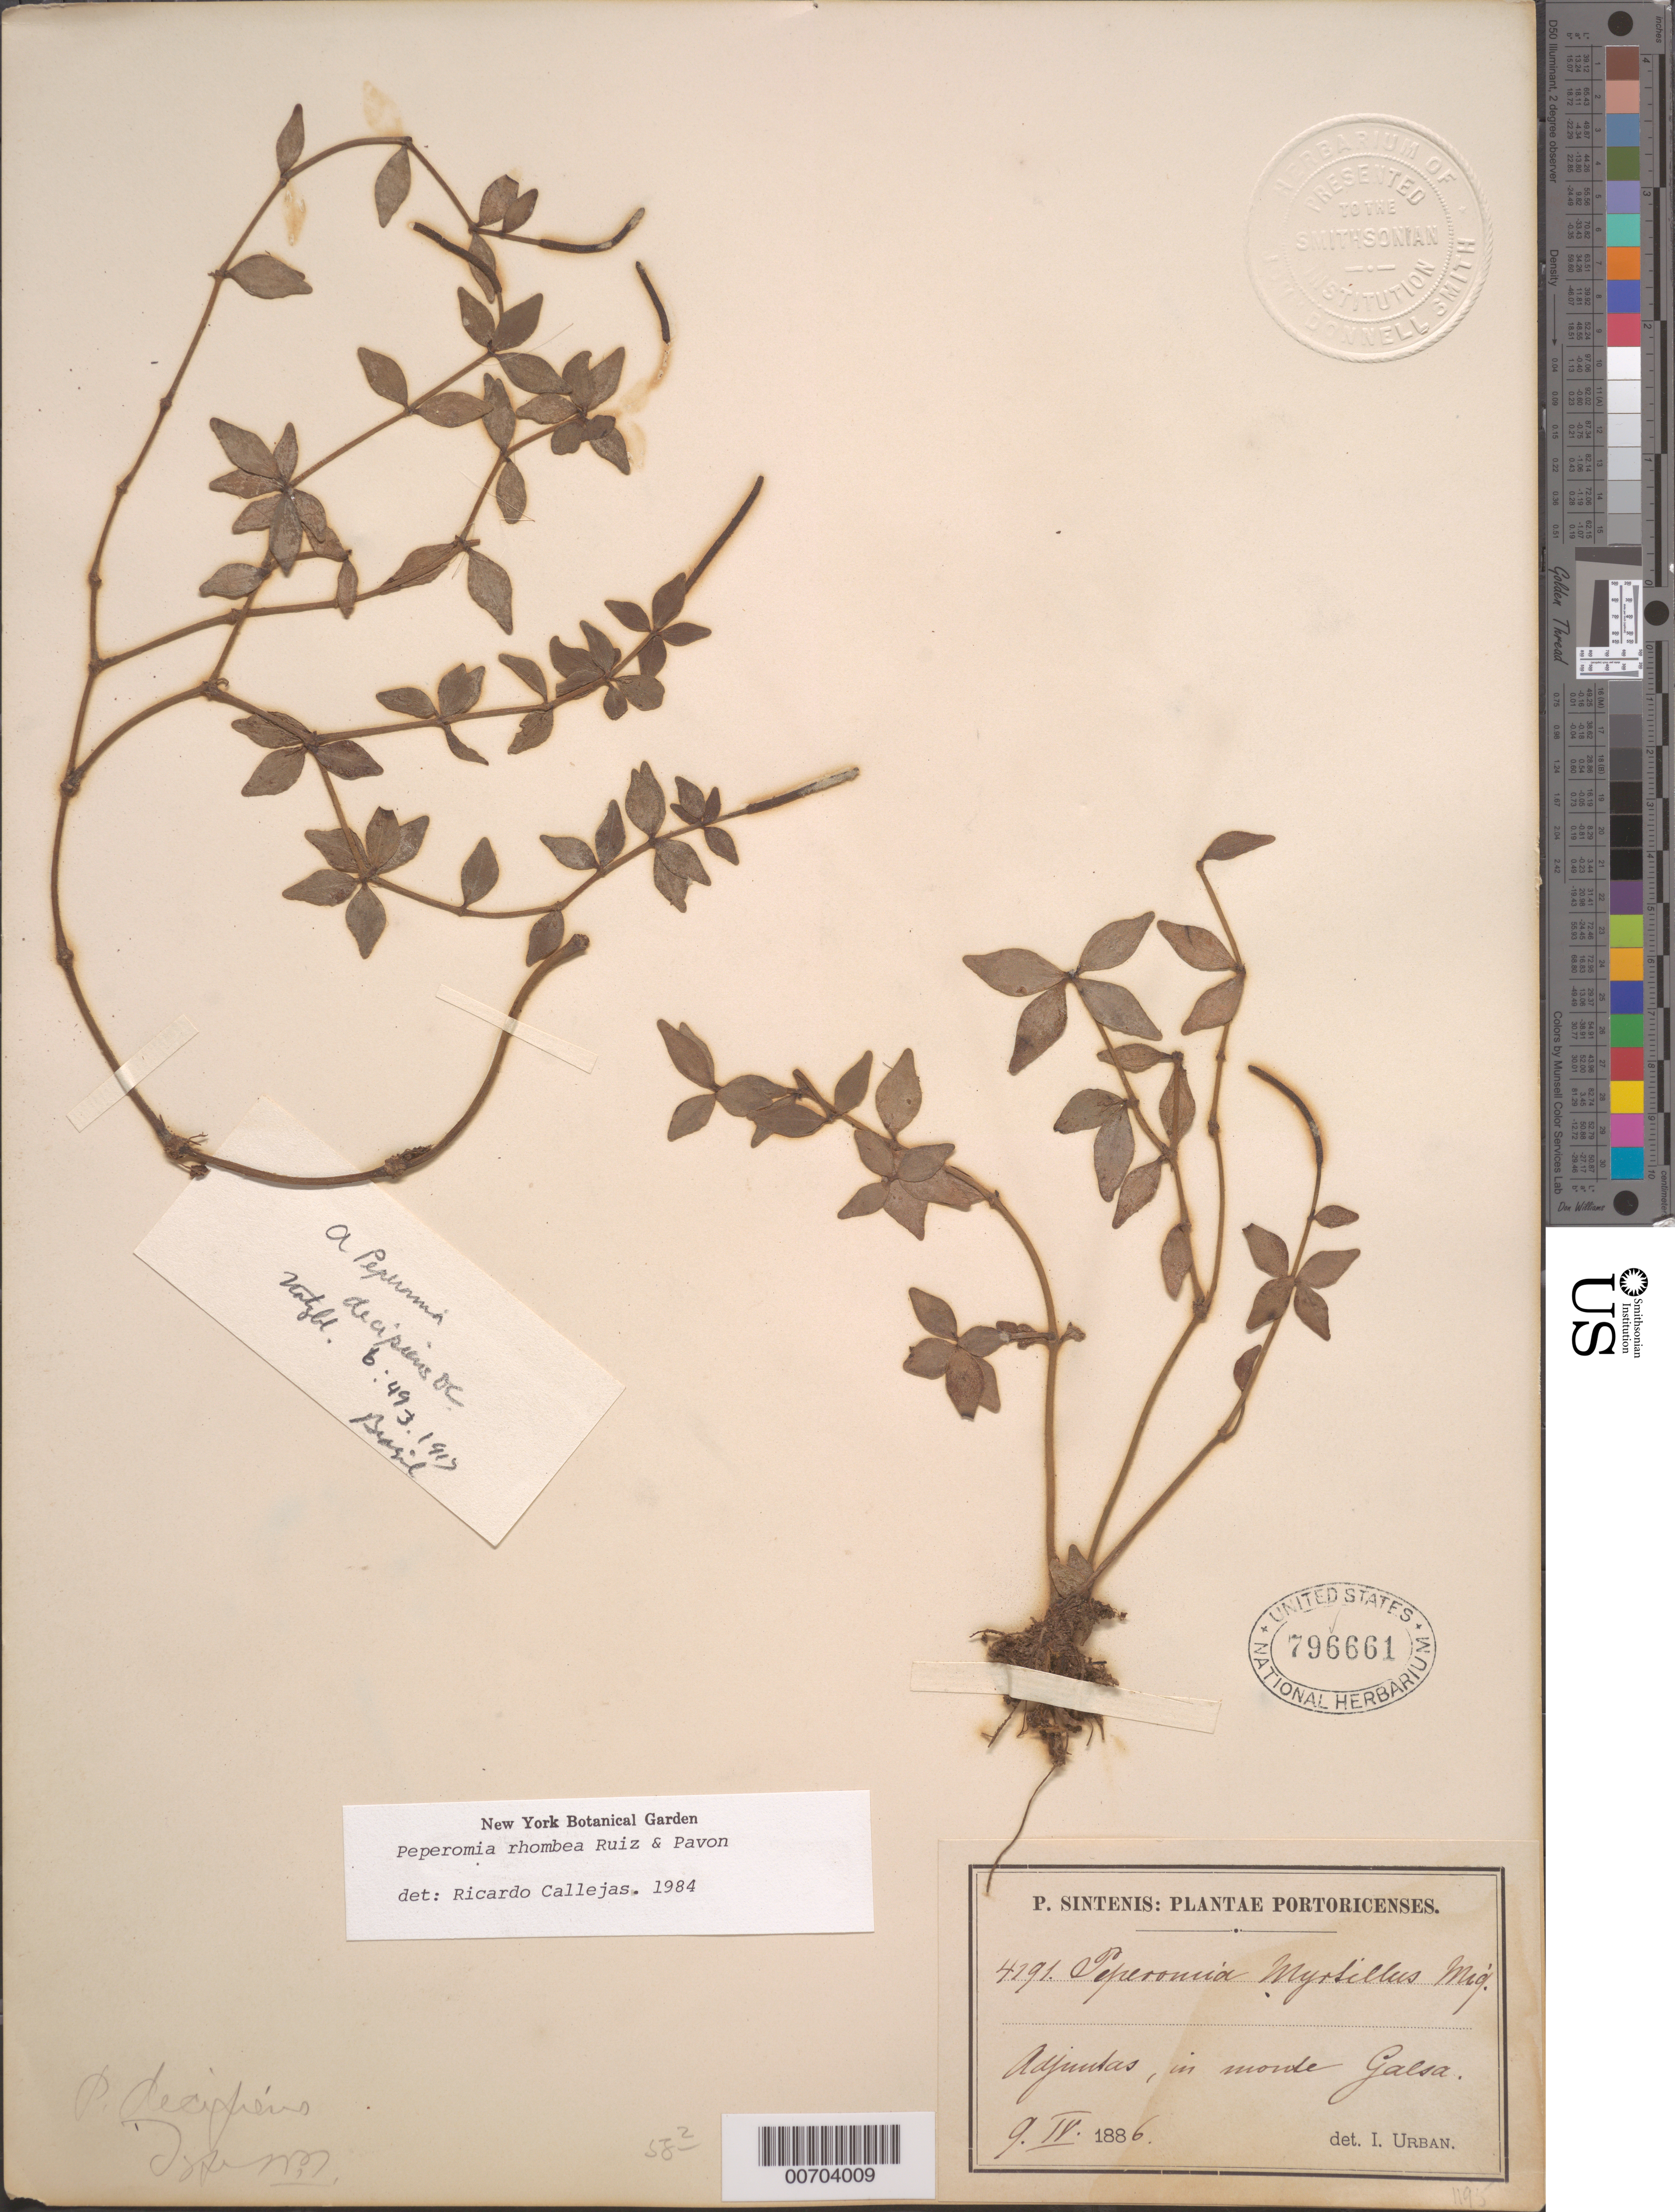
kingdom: Plantae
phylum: Tracheophyta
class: Magnoliopsida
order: Piperales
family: Piperaceae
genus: Peperomia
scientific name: Peperomia rhombea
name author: Ruiz & Pav.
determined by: Callejas, Ricardo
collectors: P. Sintenis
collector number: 4191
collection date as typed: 09 Apr 1886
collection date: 1886-04-09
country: Puerto Rico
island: Greater Antilles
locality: Adjuntas, in monte Galsa.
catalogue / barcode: US 796661